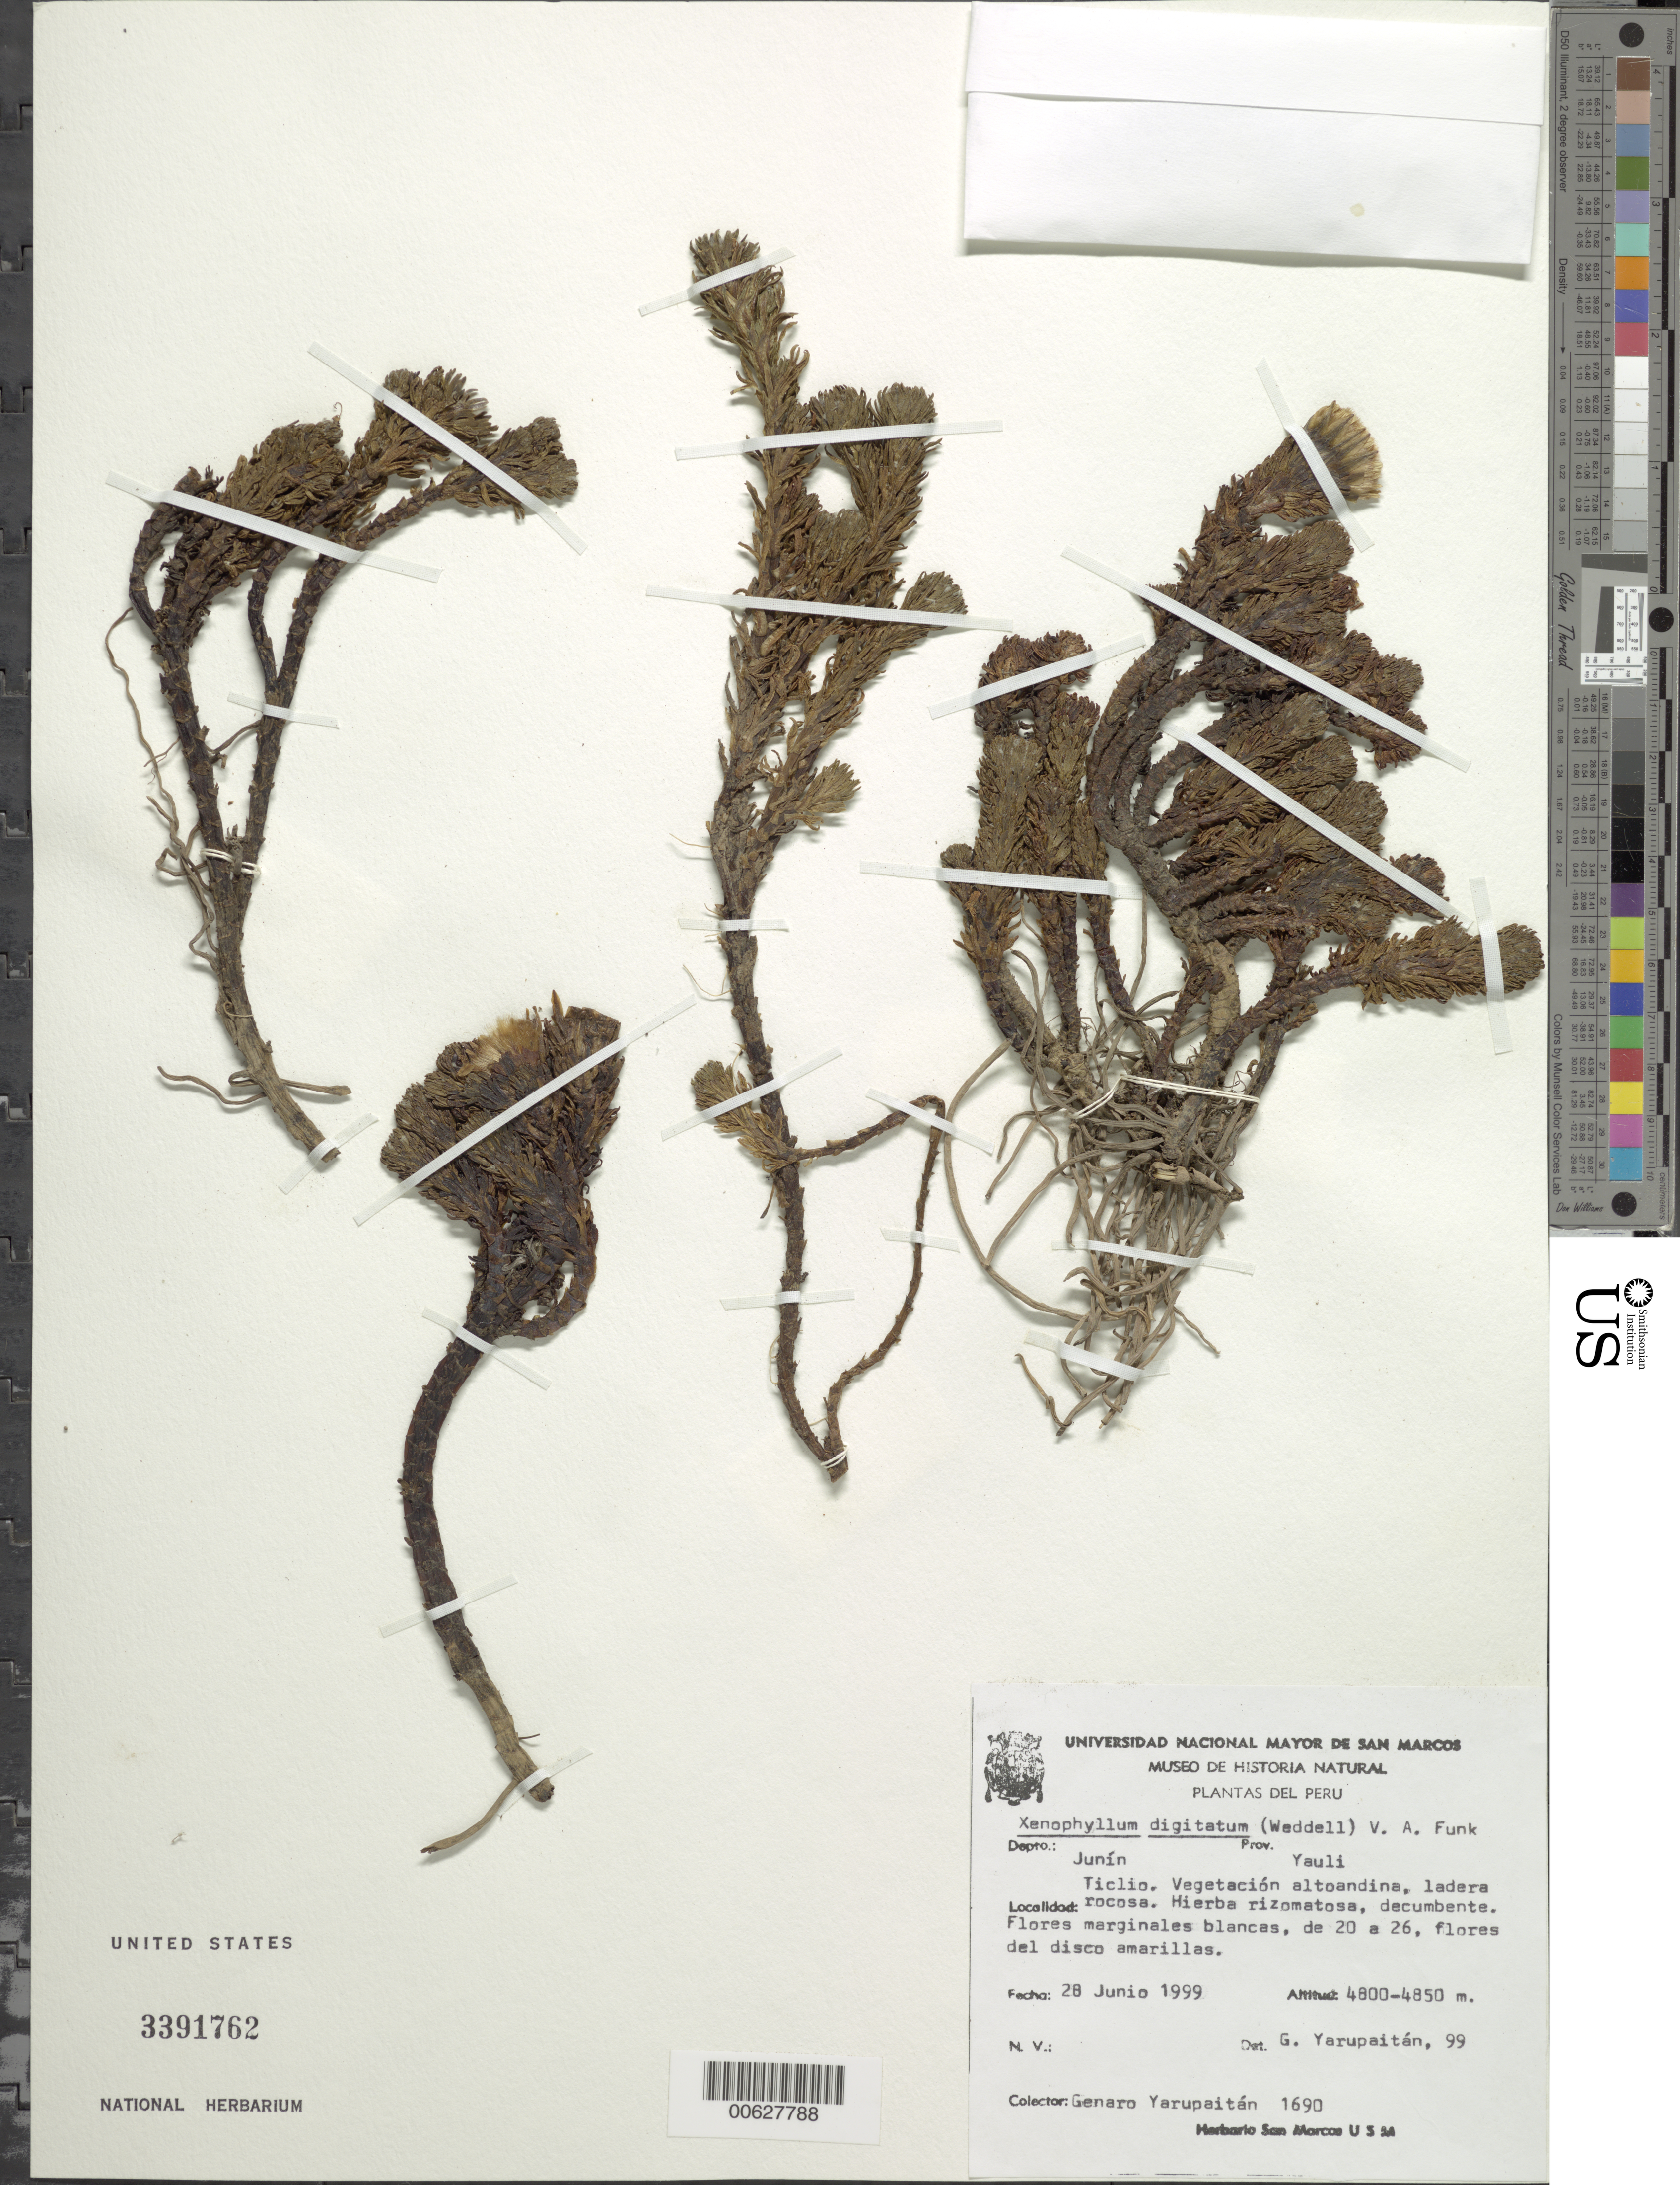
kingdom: Plantae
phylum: Tracheophyta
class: Magnoliopsida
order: Asterales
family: Asteraceae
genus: Xenophyllum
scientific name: Xenophyllum digitatum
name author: (Wedd.) V.A. Funk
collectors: G. Yarupaitán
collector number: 1690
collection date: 1999-06-28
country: Peru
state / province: Junín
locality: Prov. Yauli, Ticlio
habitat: Vegetacion altoandina, ladera algo rocosa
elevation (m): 4800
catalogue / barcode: US 3391762